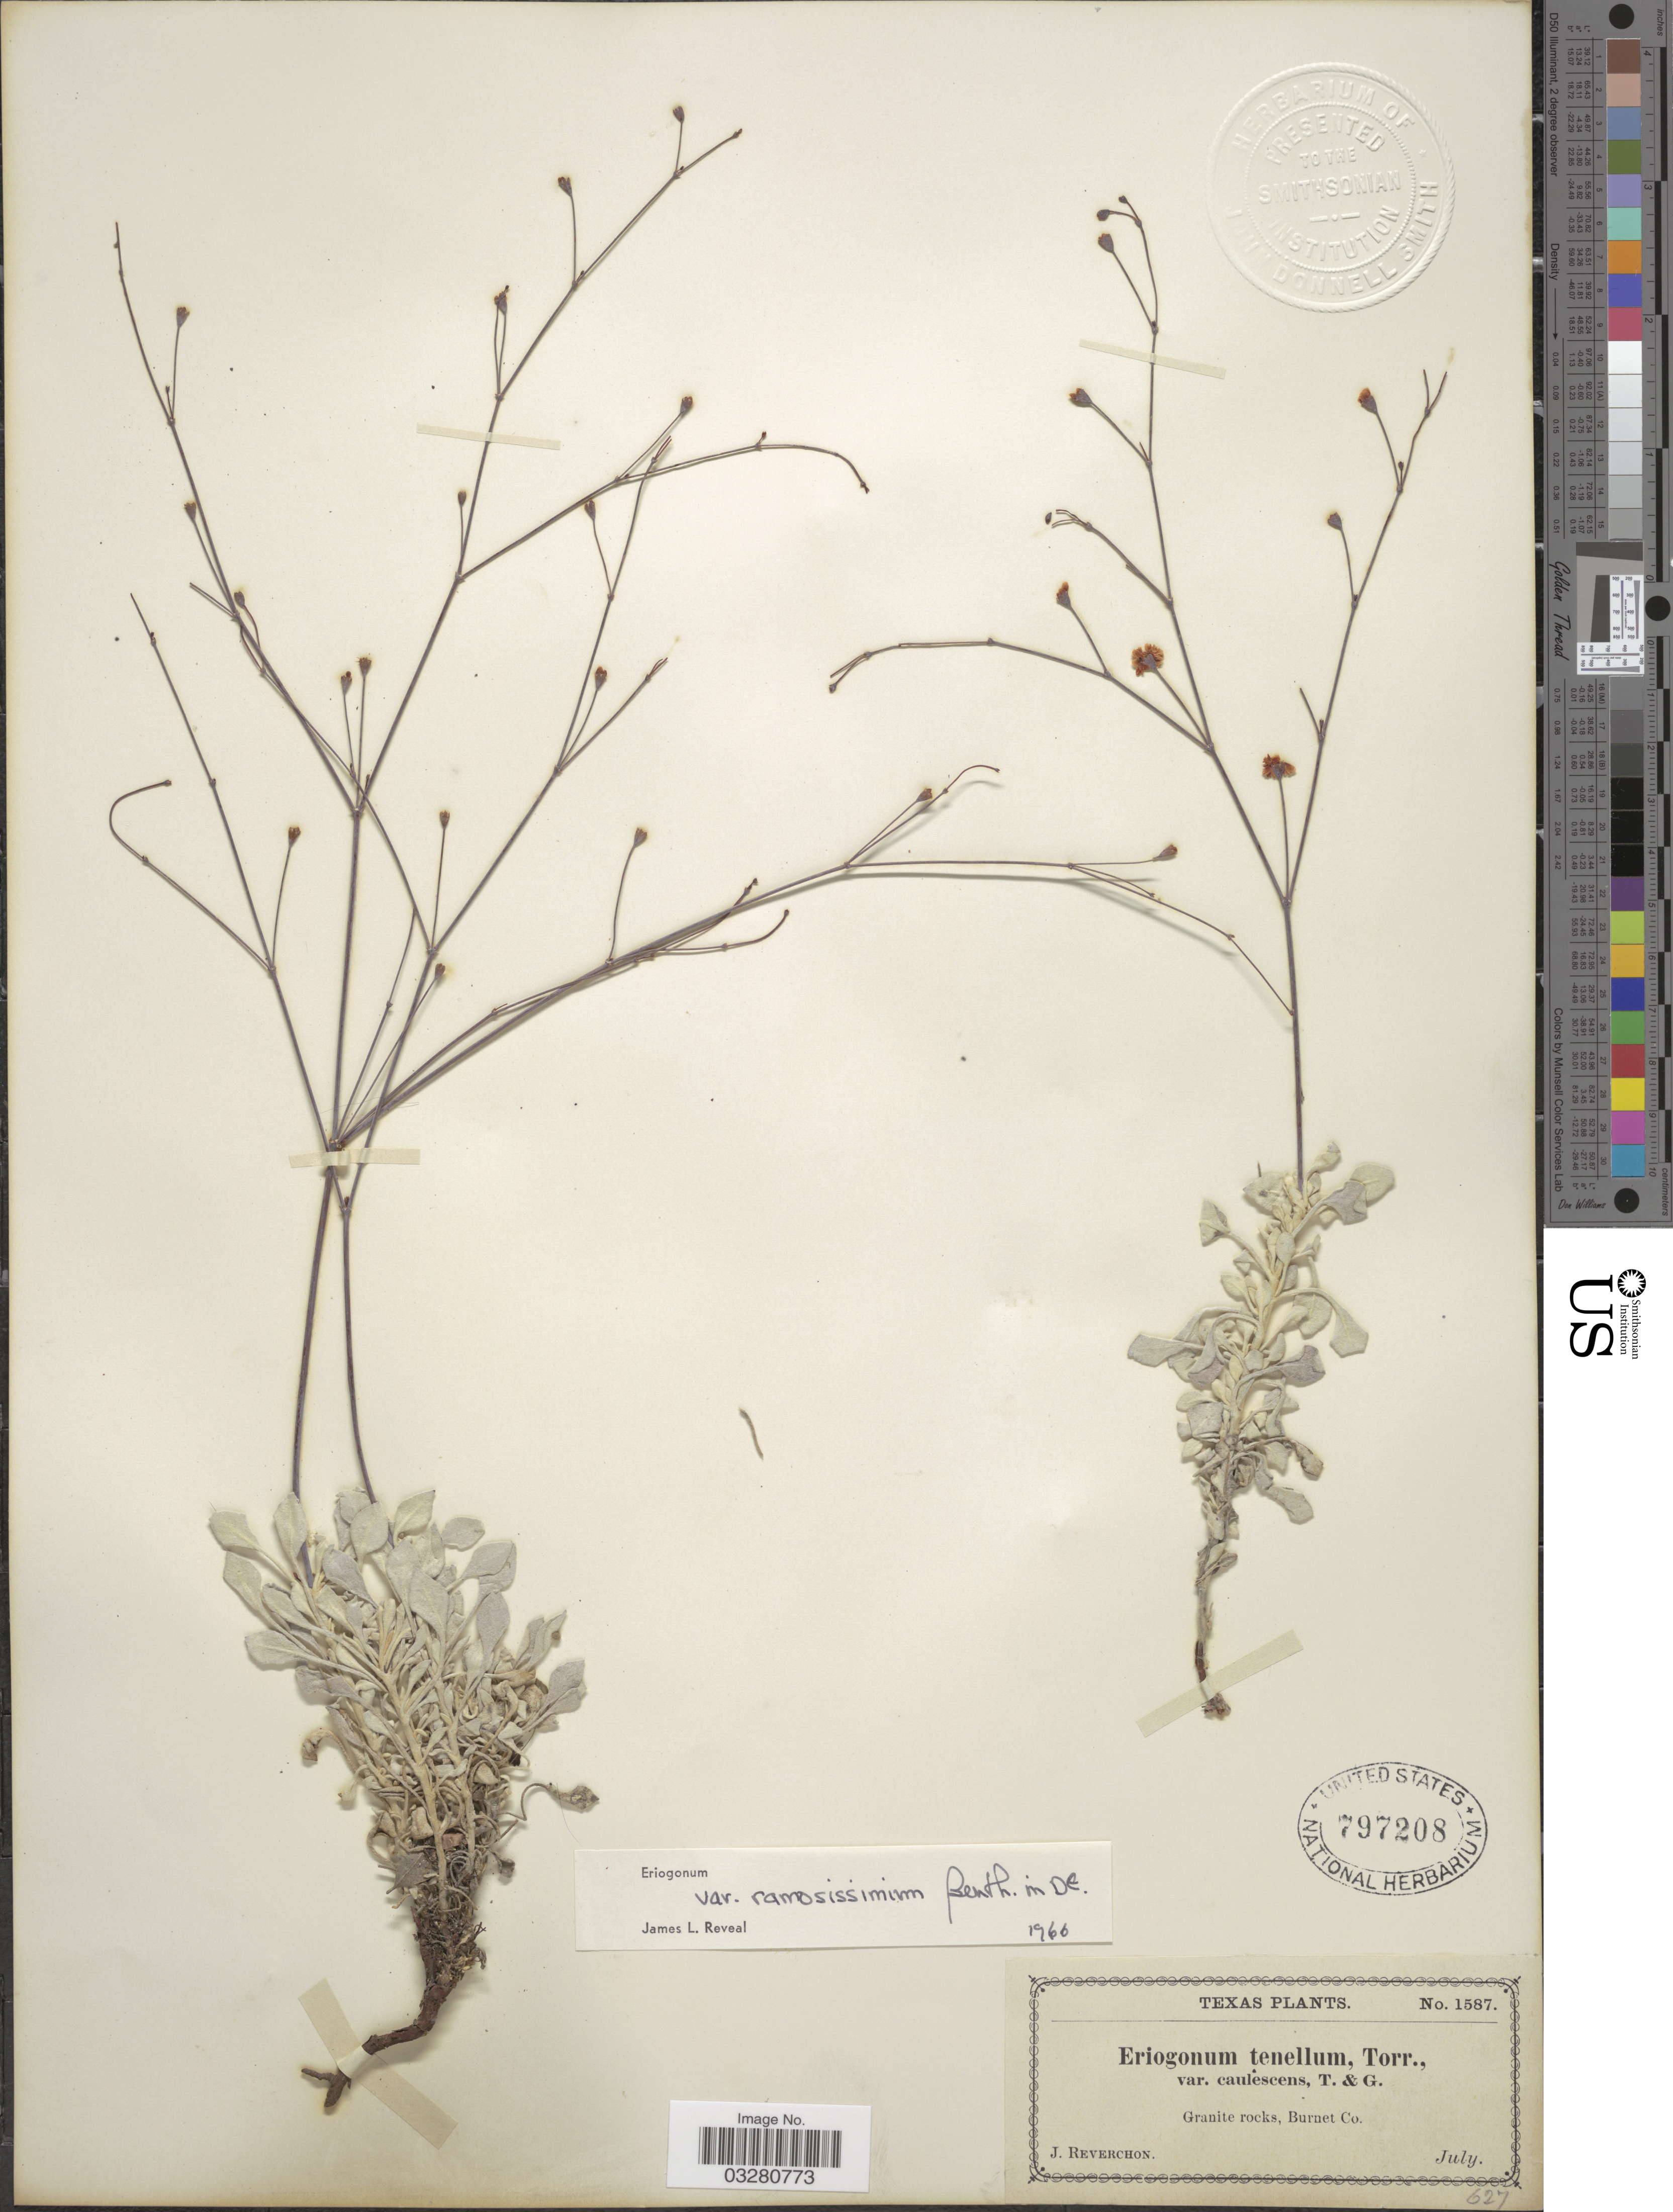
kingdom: Plantae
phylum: Tracheophyta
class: Magnoliopsida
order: Caryophyllales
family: Polygonaceae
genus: Eriogonum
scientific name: Eriogonum tenellum var. ramosissimum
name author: Benth. in DC.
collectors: J. Reverchon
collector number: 1587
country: United States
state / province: Texas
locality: Granite rocks, Burnet Co.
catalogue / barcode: US 797208